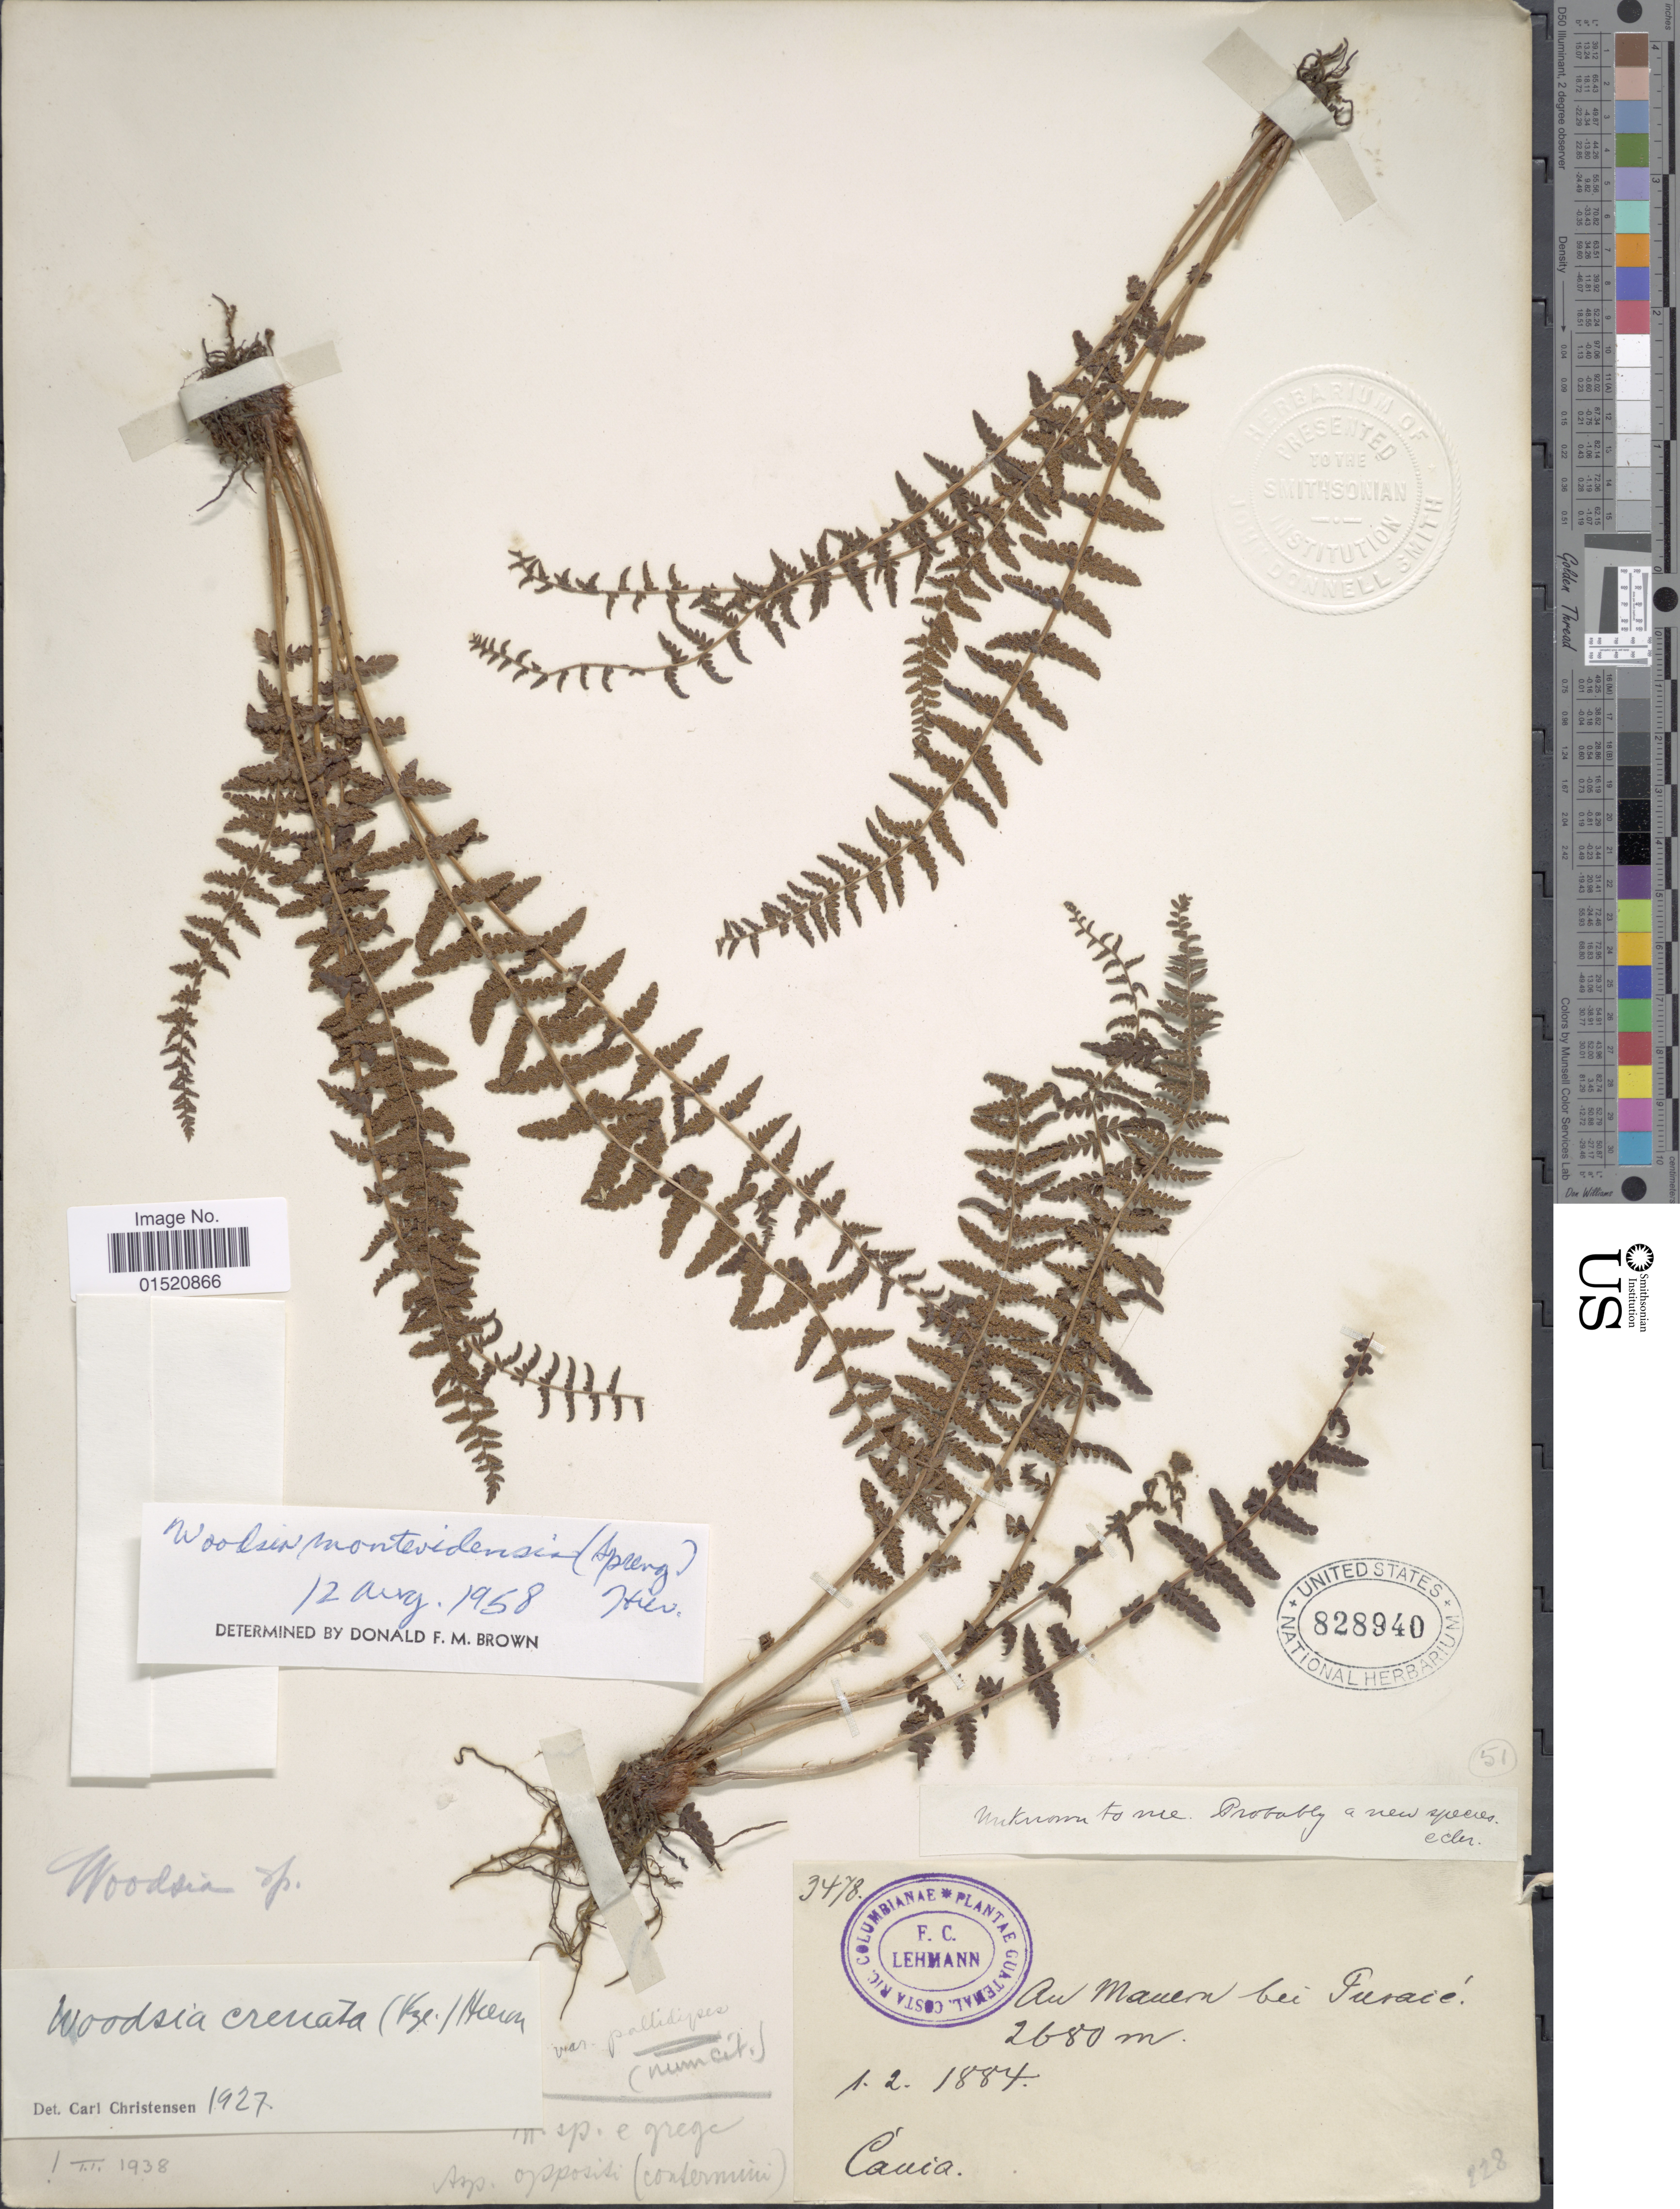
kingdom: Plantae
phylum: Tracheophyta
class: Polypodiopsida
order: Polypodiales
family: Woodsiaceae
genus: Woodsia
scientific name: Woodsia montevidensis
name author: (Spreng.) Hieron.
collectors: F. C. Lehmann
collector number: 3478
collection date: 1884-02-01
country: Colombia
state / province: Cauca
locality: Au Mauern bei Puracé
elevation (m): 2680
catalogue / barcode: US 828940